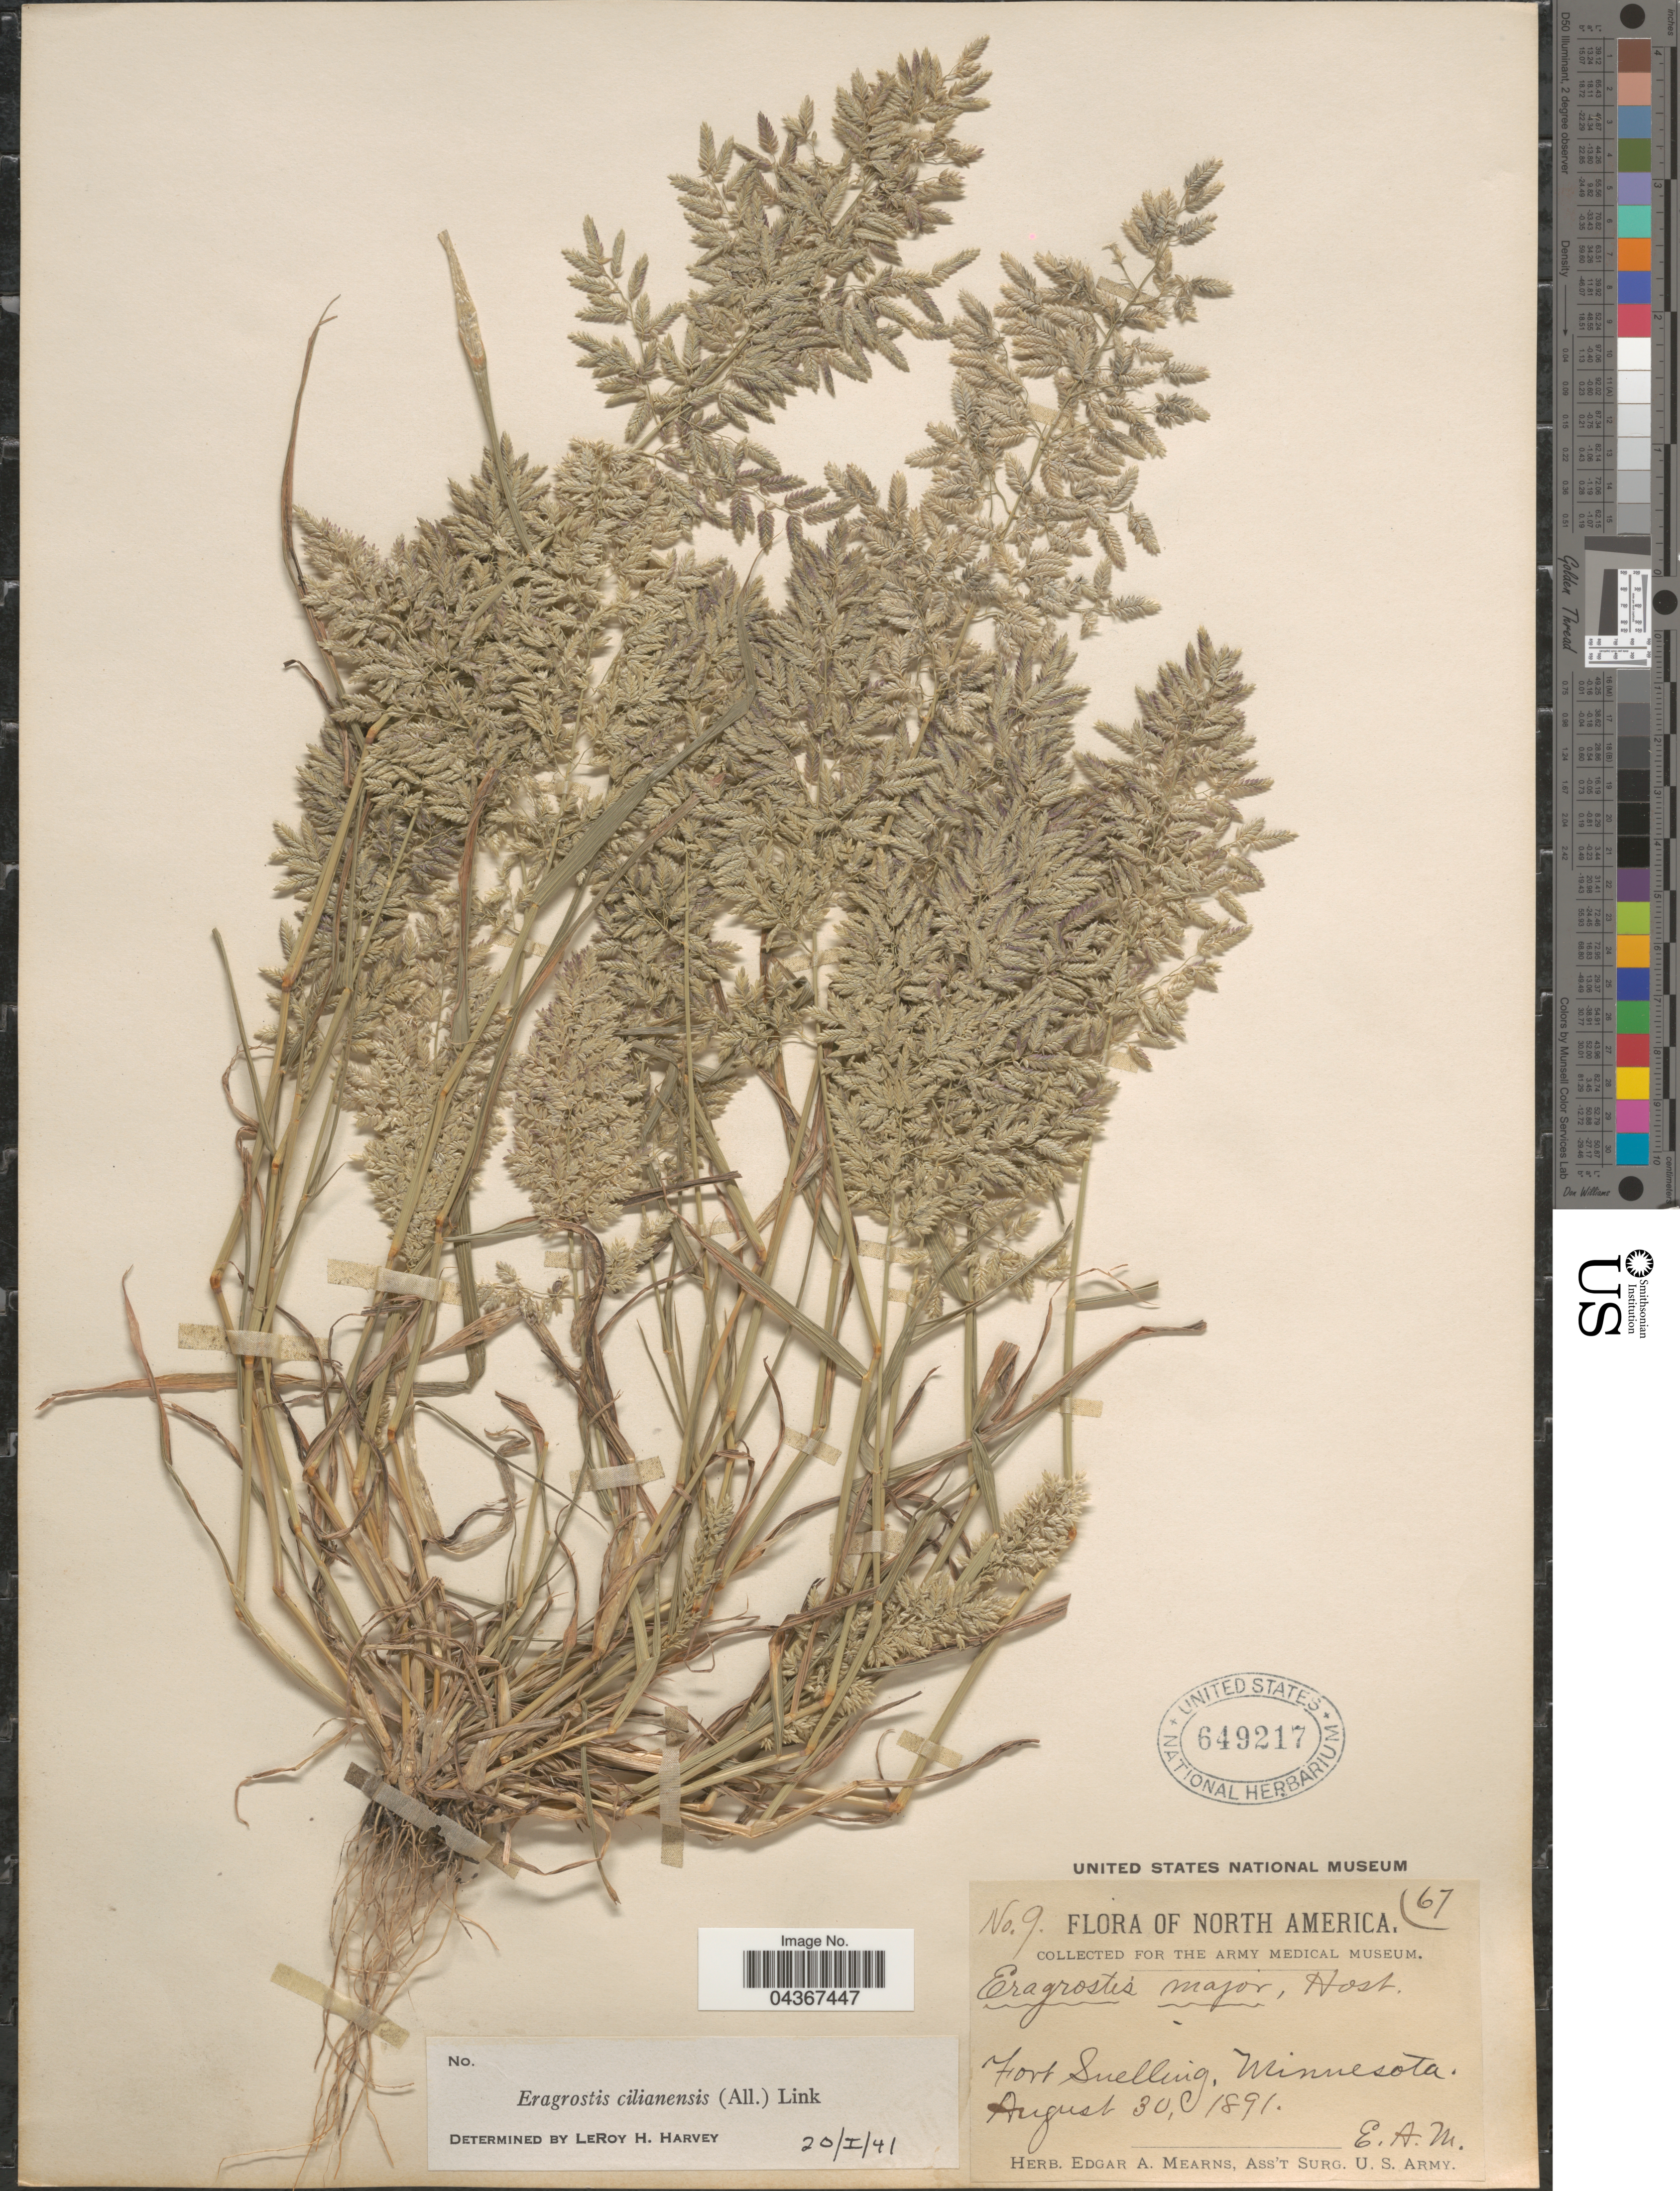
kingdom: Plantae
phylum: Tracheophyta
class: Liliopsida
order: Poales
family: Poaceae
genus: Eragrostis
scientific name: Eragrostis cilianensis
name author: (Bellardi) Vignolo ex Janch.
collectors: E. A. Mearns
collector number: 9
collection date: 1891-08-30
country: United States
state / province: Minnesota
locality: Fort Snelling.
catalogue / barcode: US 649217